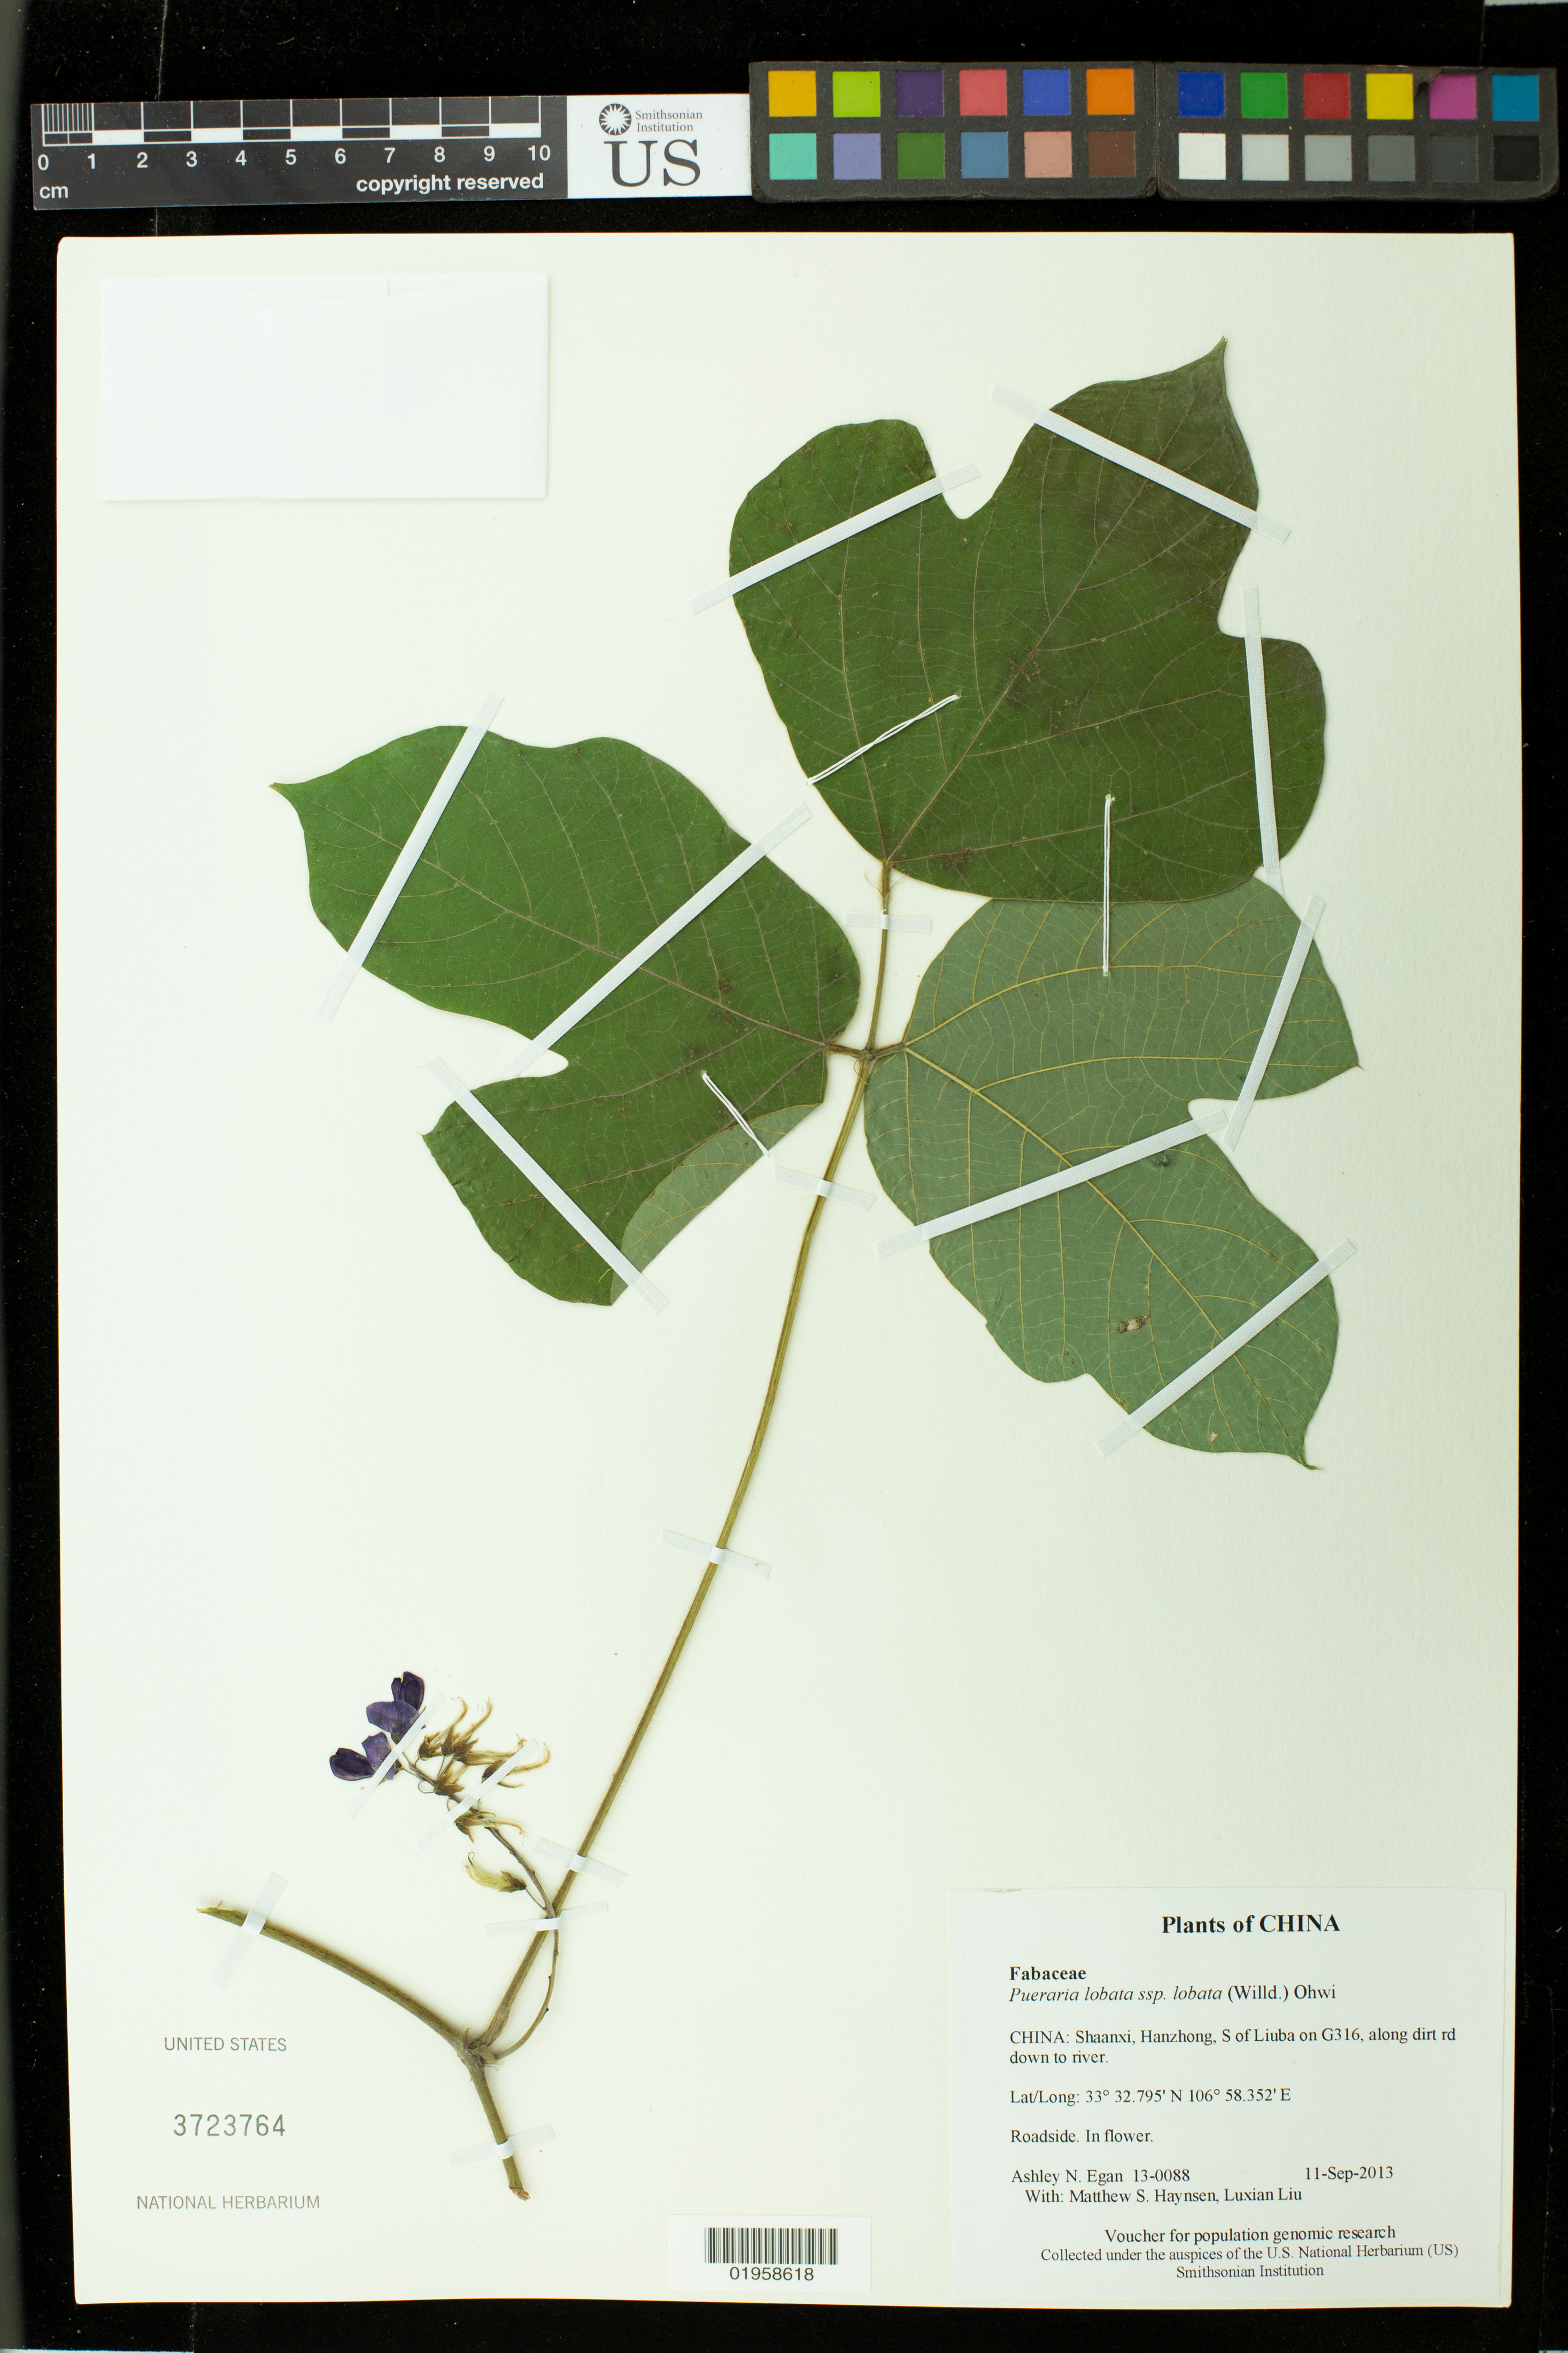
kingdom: Plantae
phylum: Tracheophyta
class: Magnoliopsida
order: Fabales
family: Fabaceae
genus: Pueraria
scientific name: Pueraria lobata subsp. lobata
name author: (Willd.) Ohwi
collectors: A. N. Egan, M. Hansen & L. Liu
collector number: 13-0088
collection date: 2013-09-11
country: China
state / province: Shaanxi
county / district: Hanzhong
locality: S of Liuba on G316, along dirt rd down to river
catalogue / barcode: US 3723764